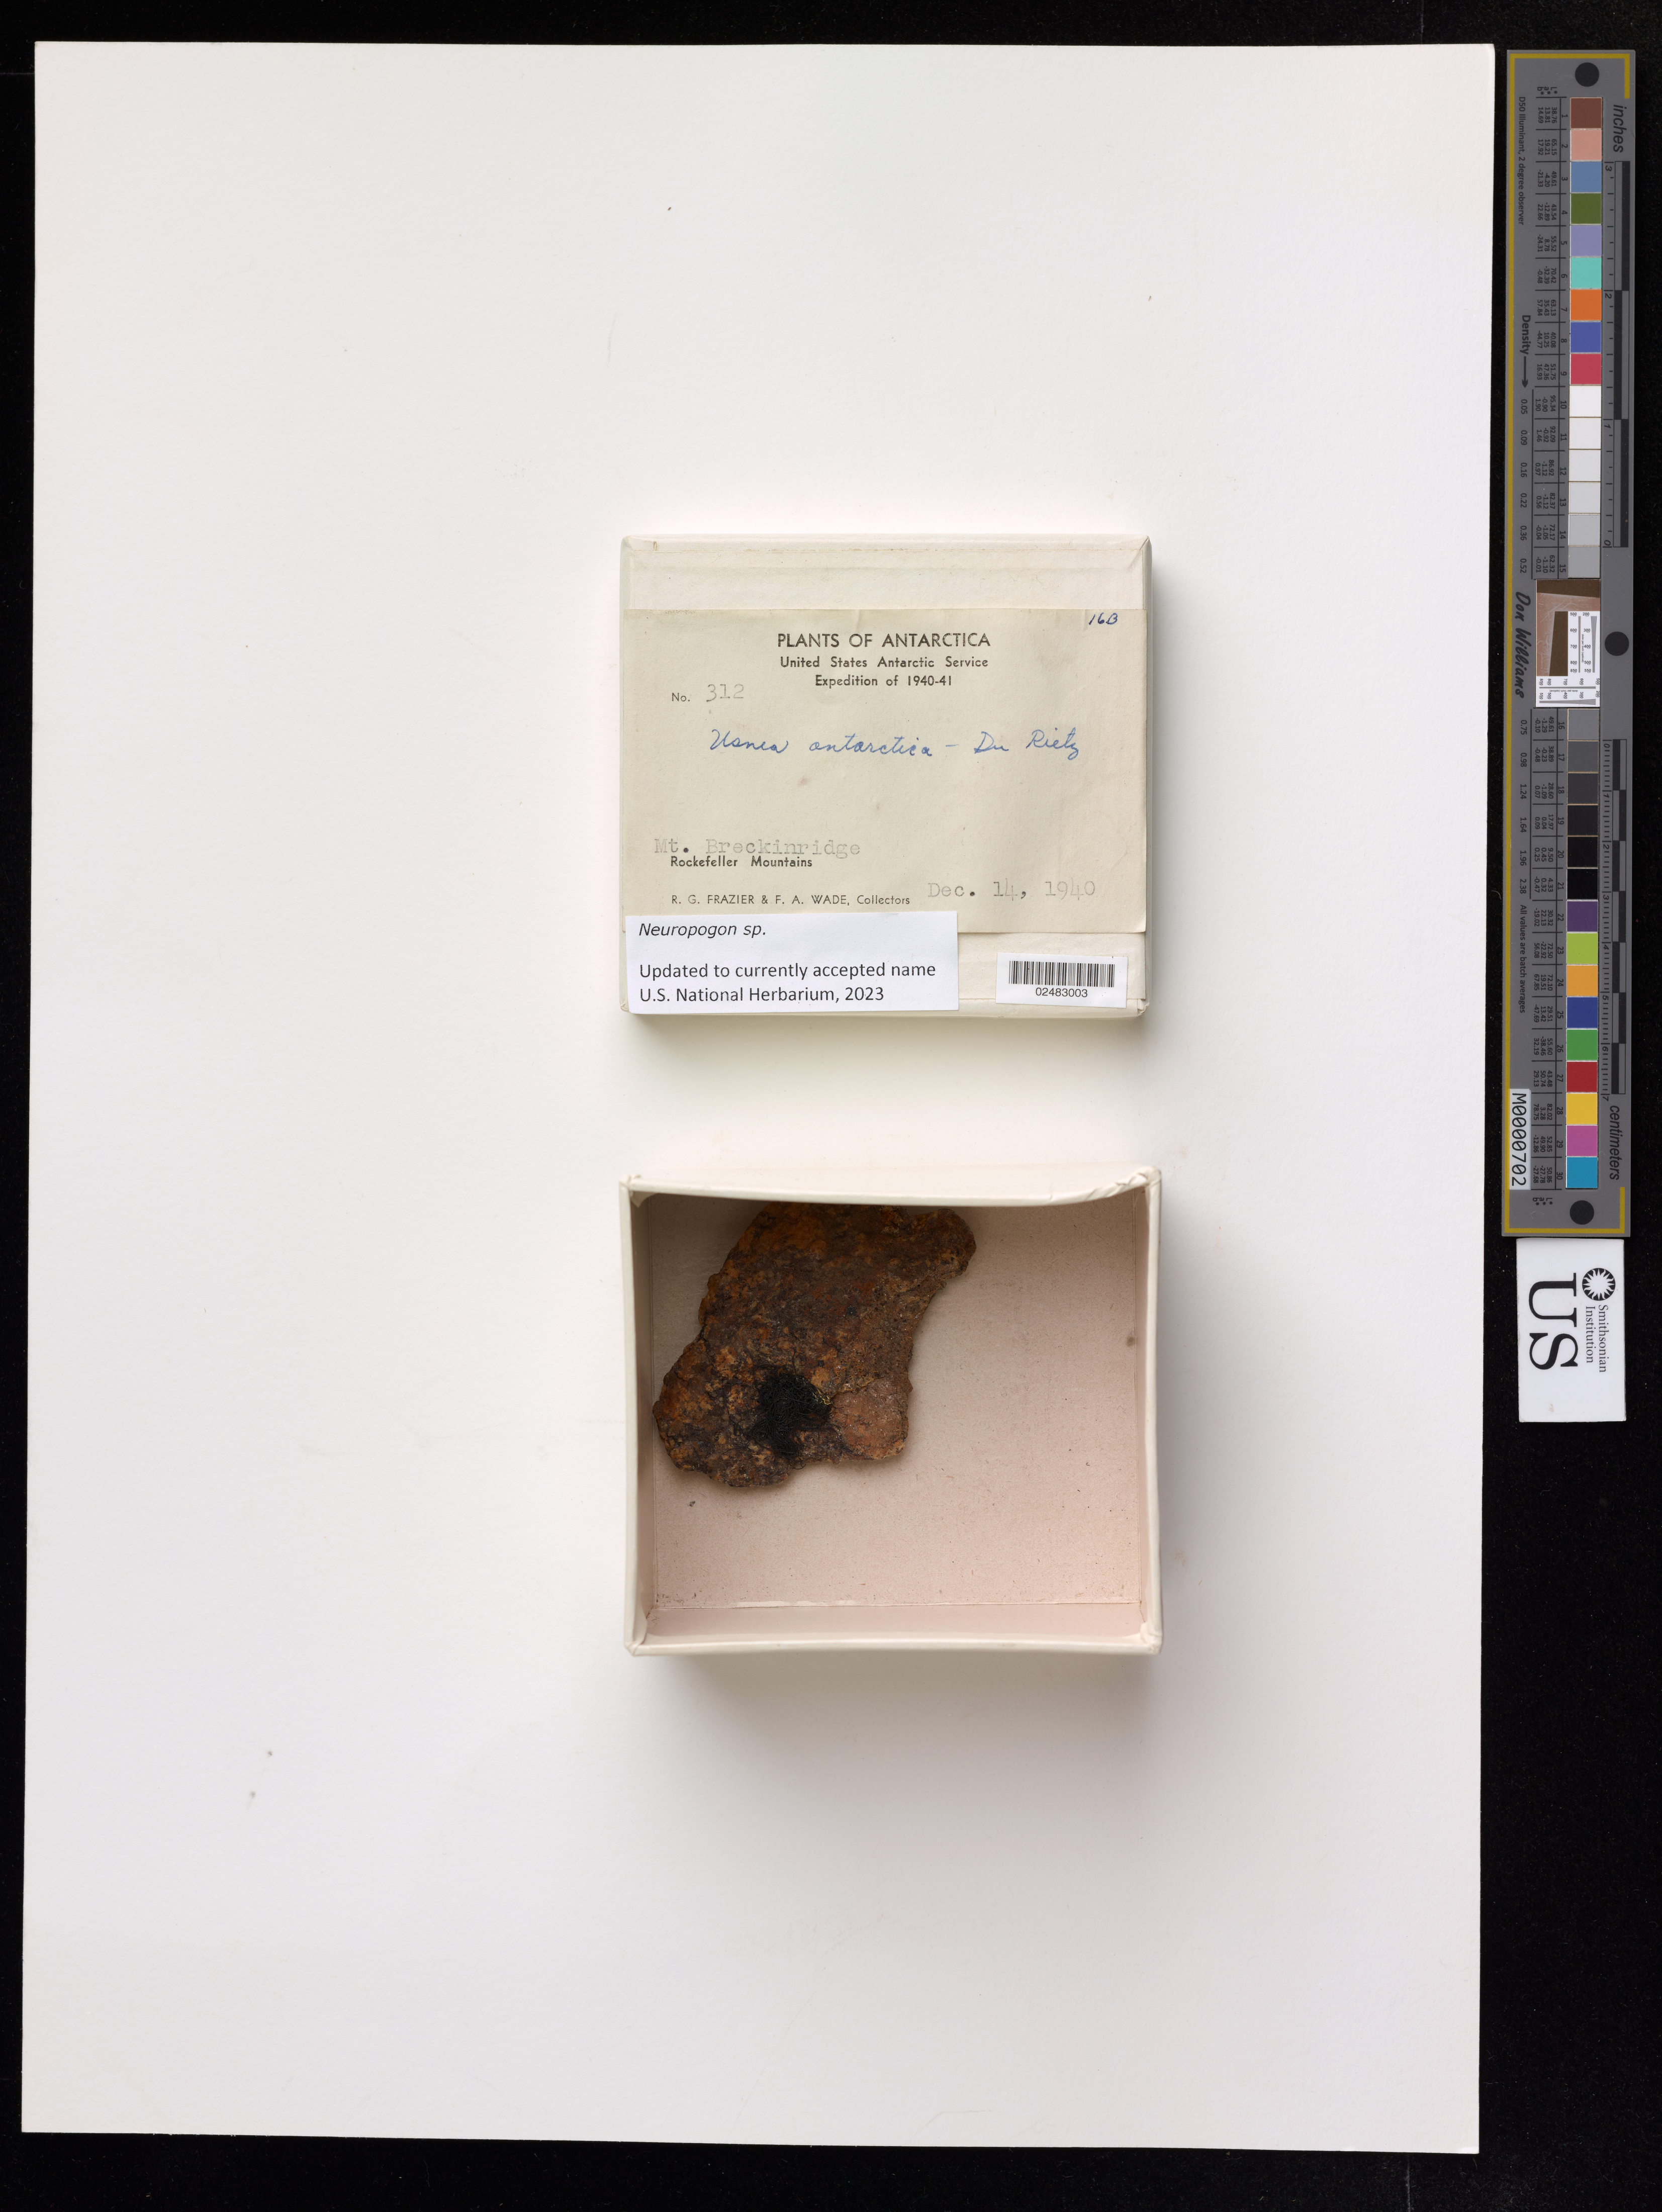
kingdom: Fungi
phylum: Ascomycota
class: Lecanoromycetes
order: Lecanorales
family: Parmeliaceae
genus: Neuropogon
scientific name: Neuropogon sp.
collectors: R. Frazier & F. A. Wade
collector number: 312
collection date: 1940-12-14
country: Antarctica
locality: Rockefeller Mtn., Mt. Breckinridge.